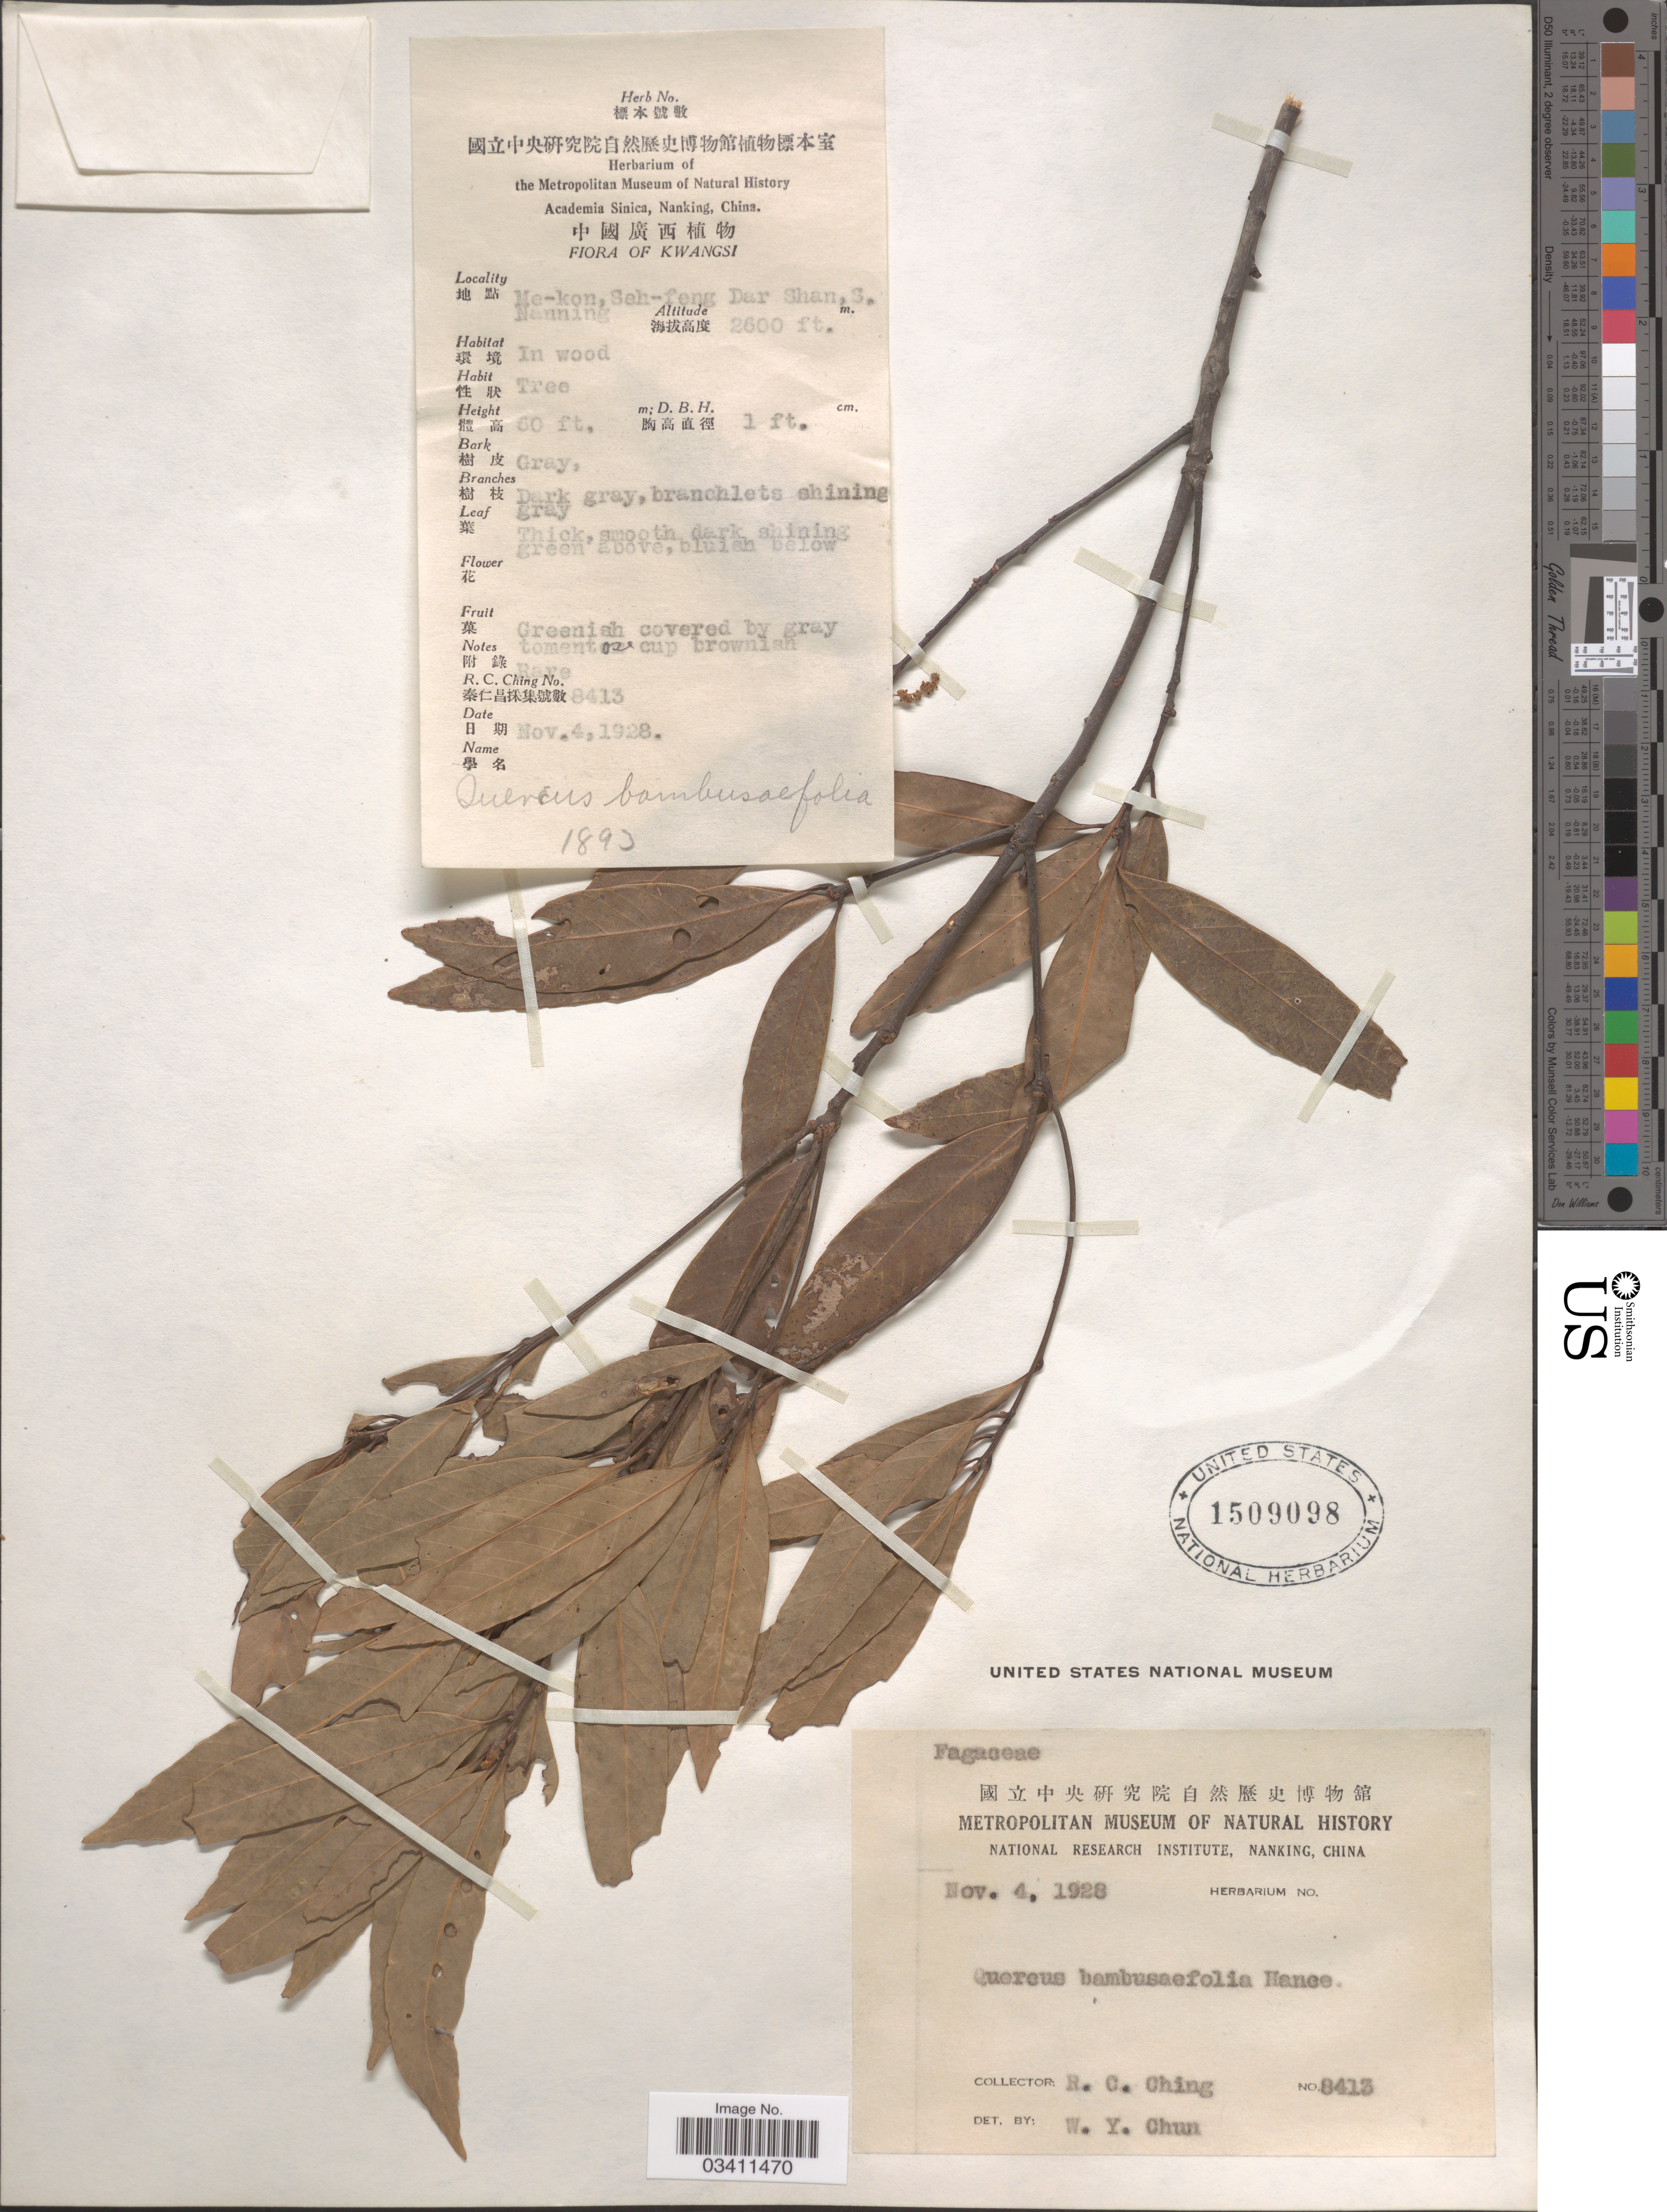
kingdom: Plantae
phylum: Tracheophyta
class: Magnoliopsida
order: Fagales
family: Fagaceae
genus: Quercus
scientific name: Quercus bambusaefolia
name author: Hance in Seem.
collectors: R. C. Ching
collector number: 8413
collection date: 1928-11-04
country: China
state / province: Guangxi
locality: Kwangsi. Me-kon, Seh-feng Dar Shan, S. Nanning.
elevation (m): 792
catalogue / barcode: US 1509098